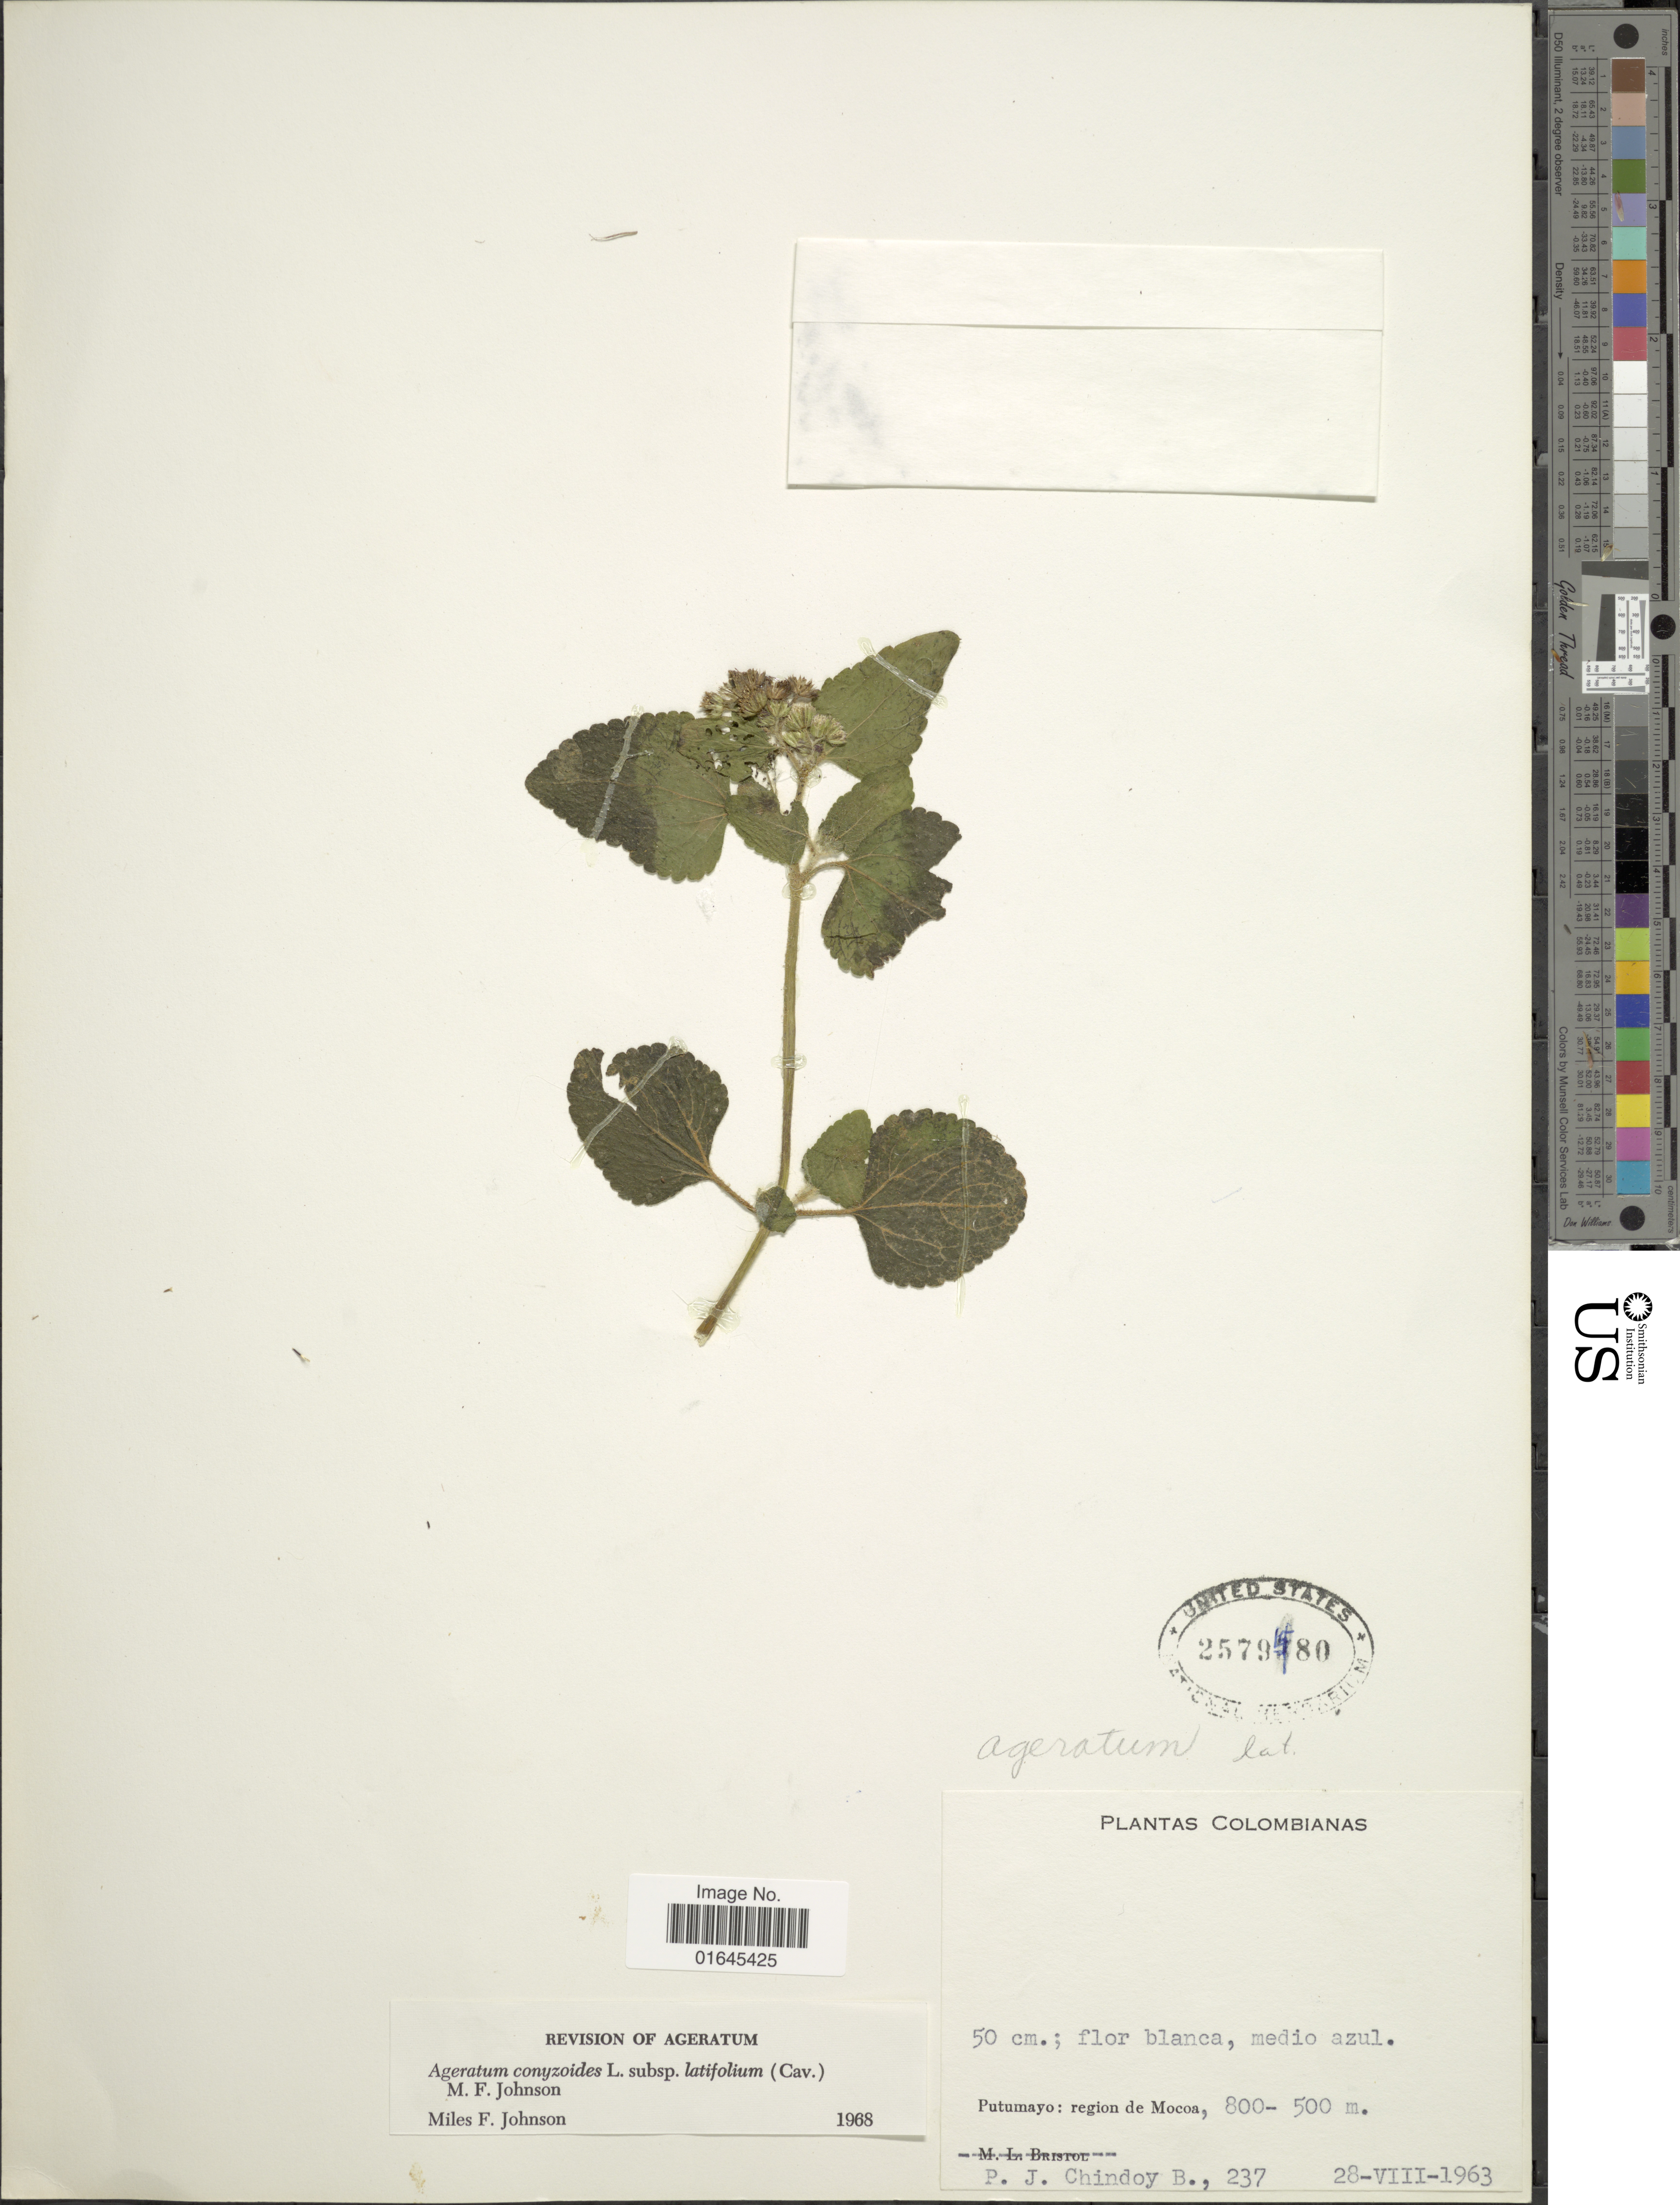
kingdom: Plantae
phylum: Tracheophyta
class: Magnoliopsida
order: Asterales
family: Asteraceae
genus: Ageratum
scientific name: Ageratum conyzoides subsp. latifolium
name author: (Cav.) M.F. Johnson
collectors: P. Chindoy B.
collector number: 237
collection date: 1963-08-28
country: Colombia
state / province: Putumayo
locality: Region de Mocoa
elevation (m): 500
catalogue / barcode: US 2579480